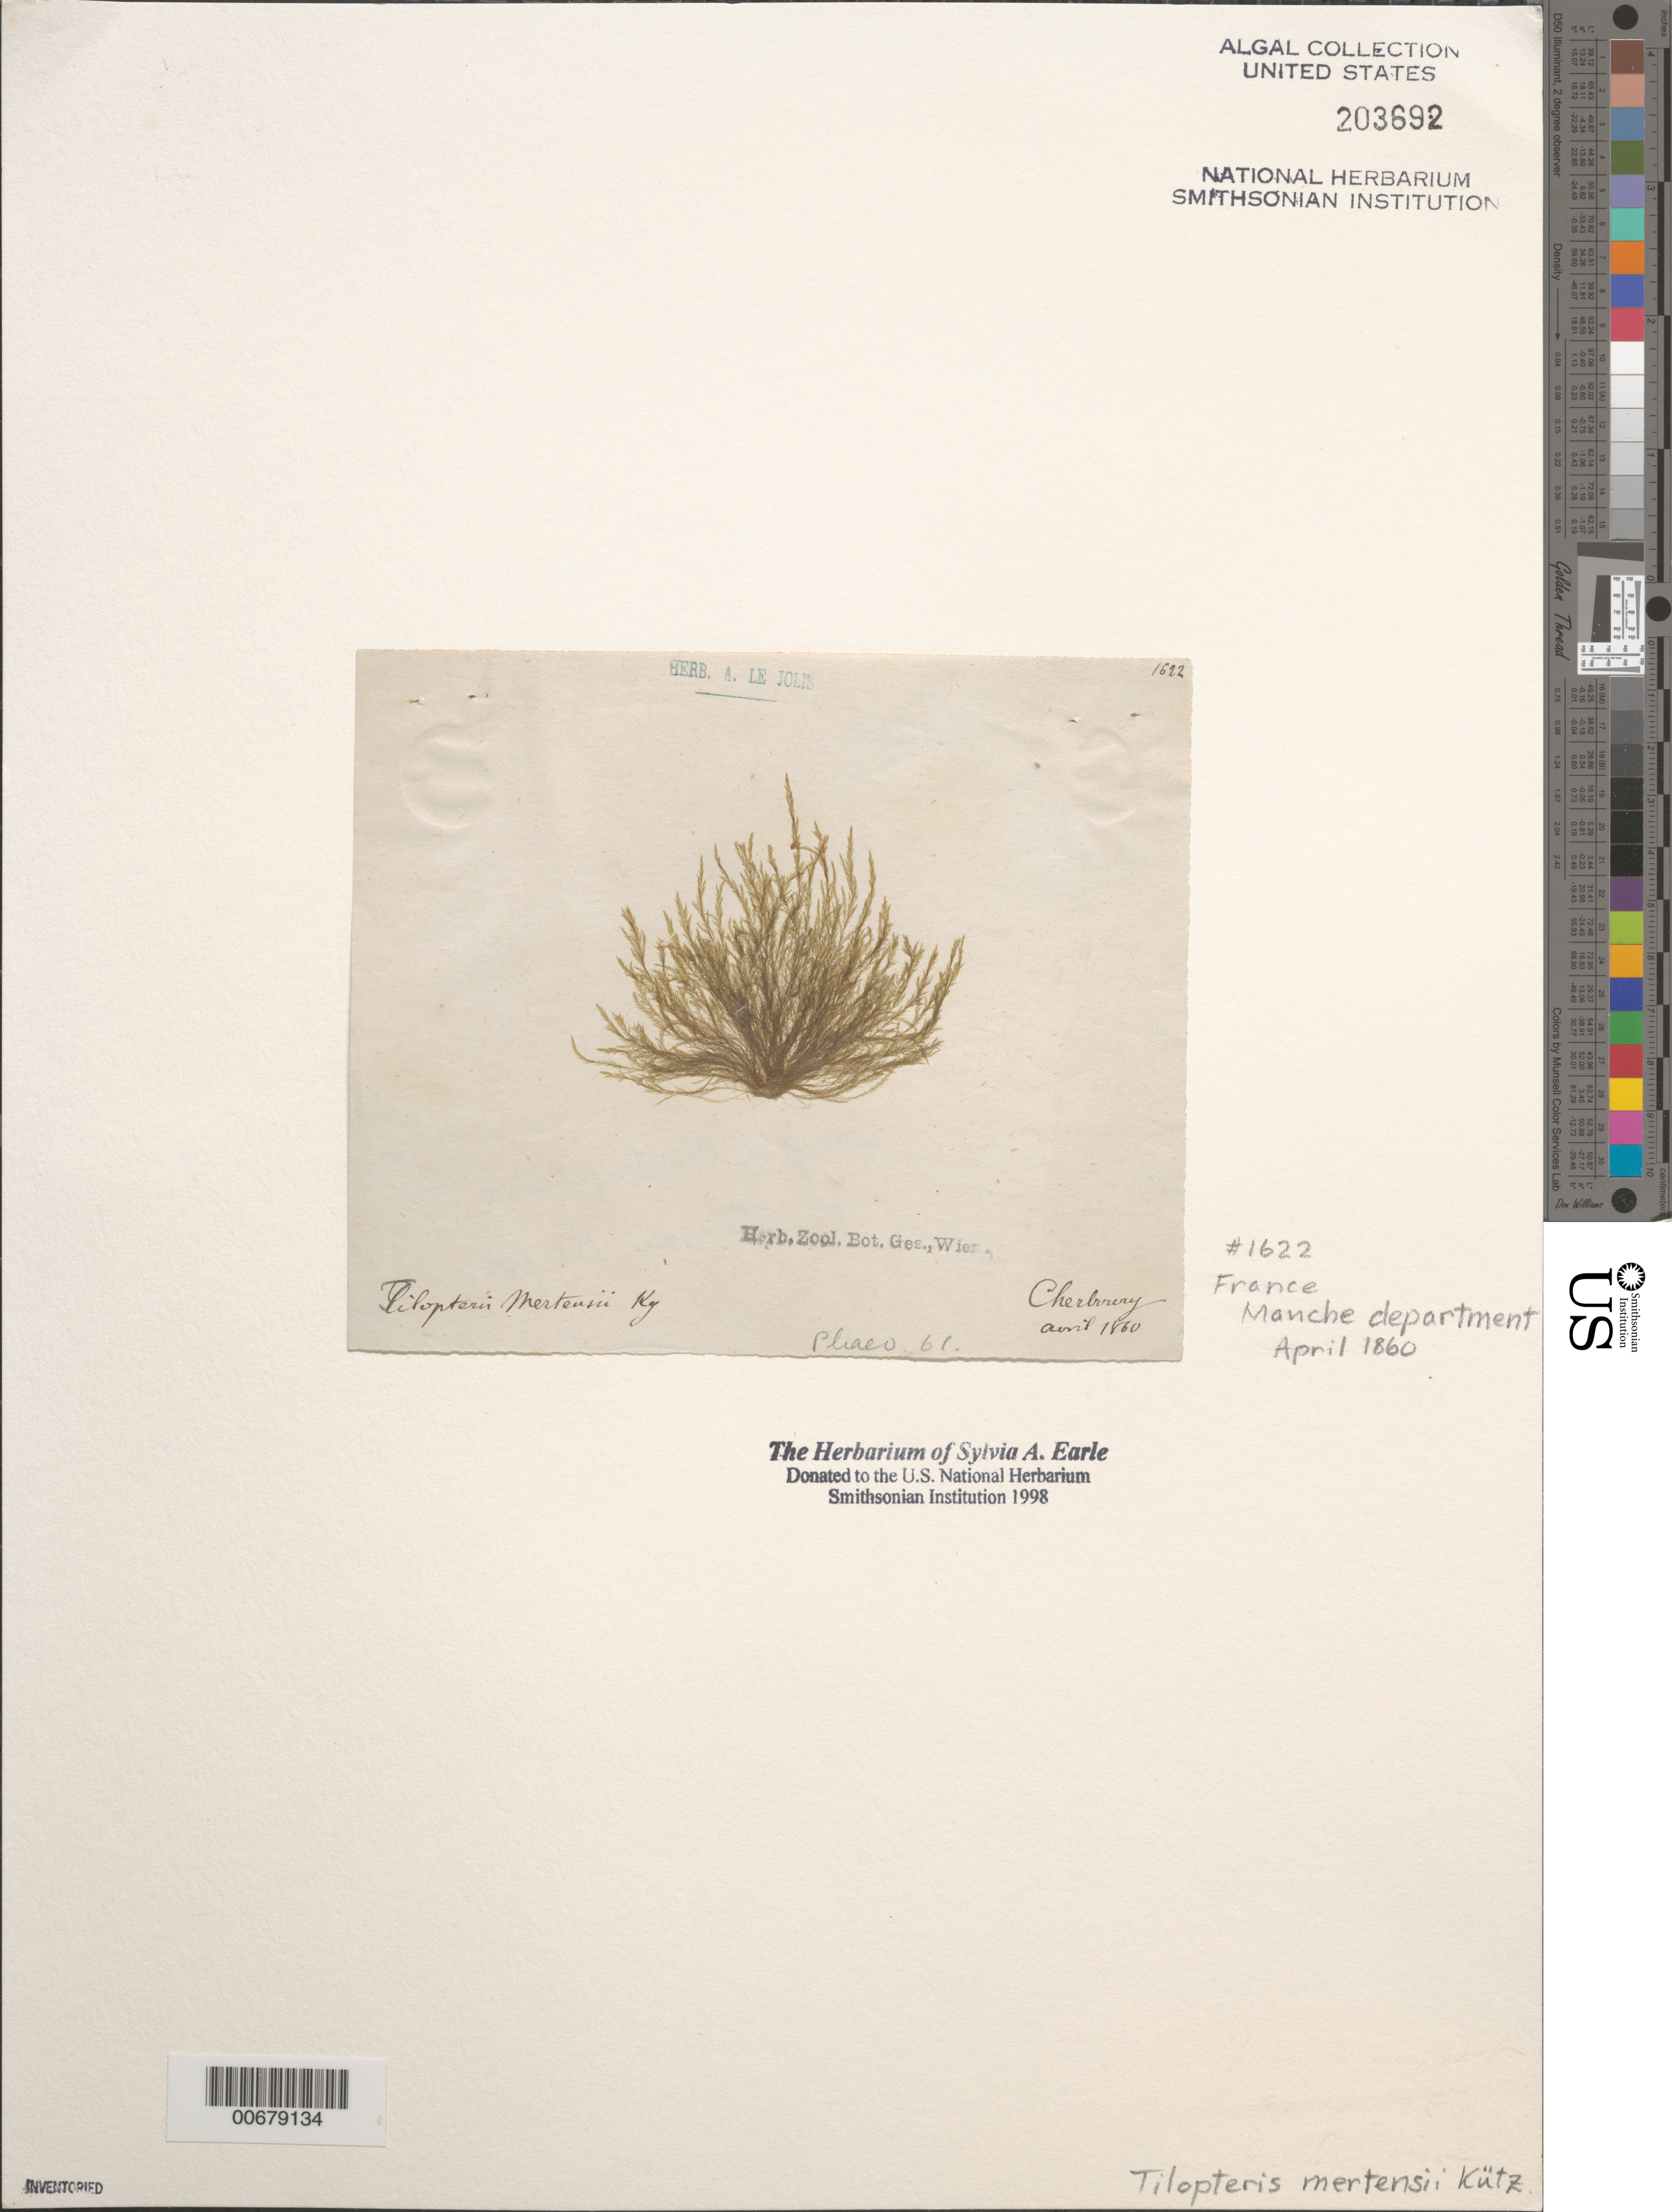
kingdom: Chromista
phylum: Ochrophyta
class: Phaeophyceae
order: Tilopteridales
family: Tilopteridaceae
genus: Tilopteris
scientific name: Tilopteris mertensii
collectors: Le Jolis, A. F. (herbarium)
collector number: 1622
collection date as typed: Apr 1860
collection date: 1860-04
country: France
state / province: Normandie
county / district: Manche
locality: Cherbourg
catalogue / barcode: US 203692